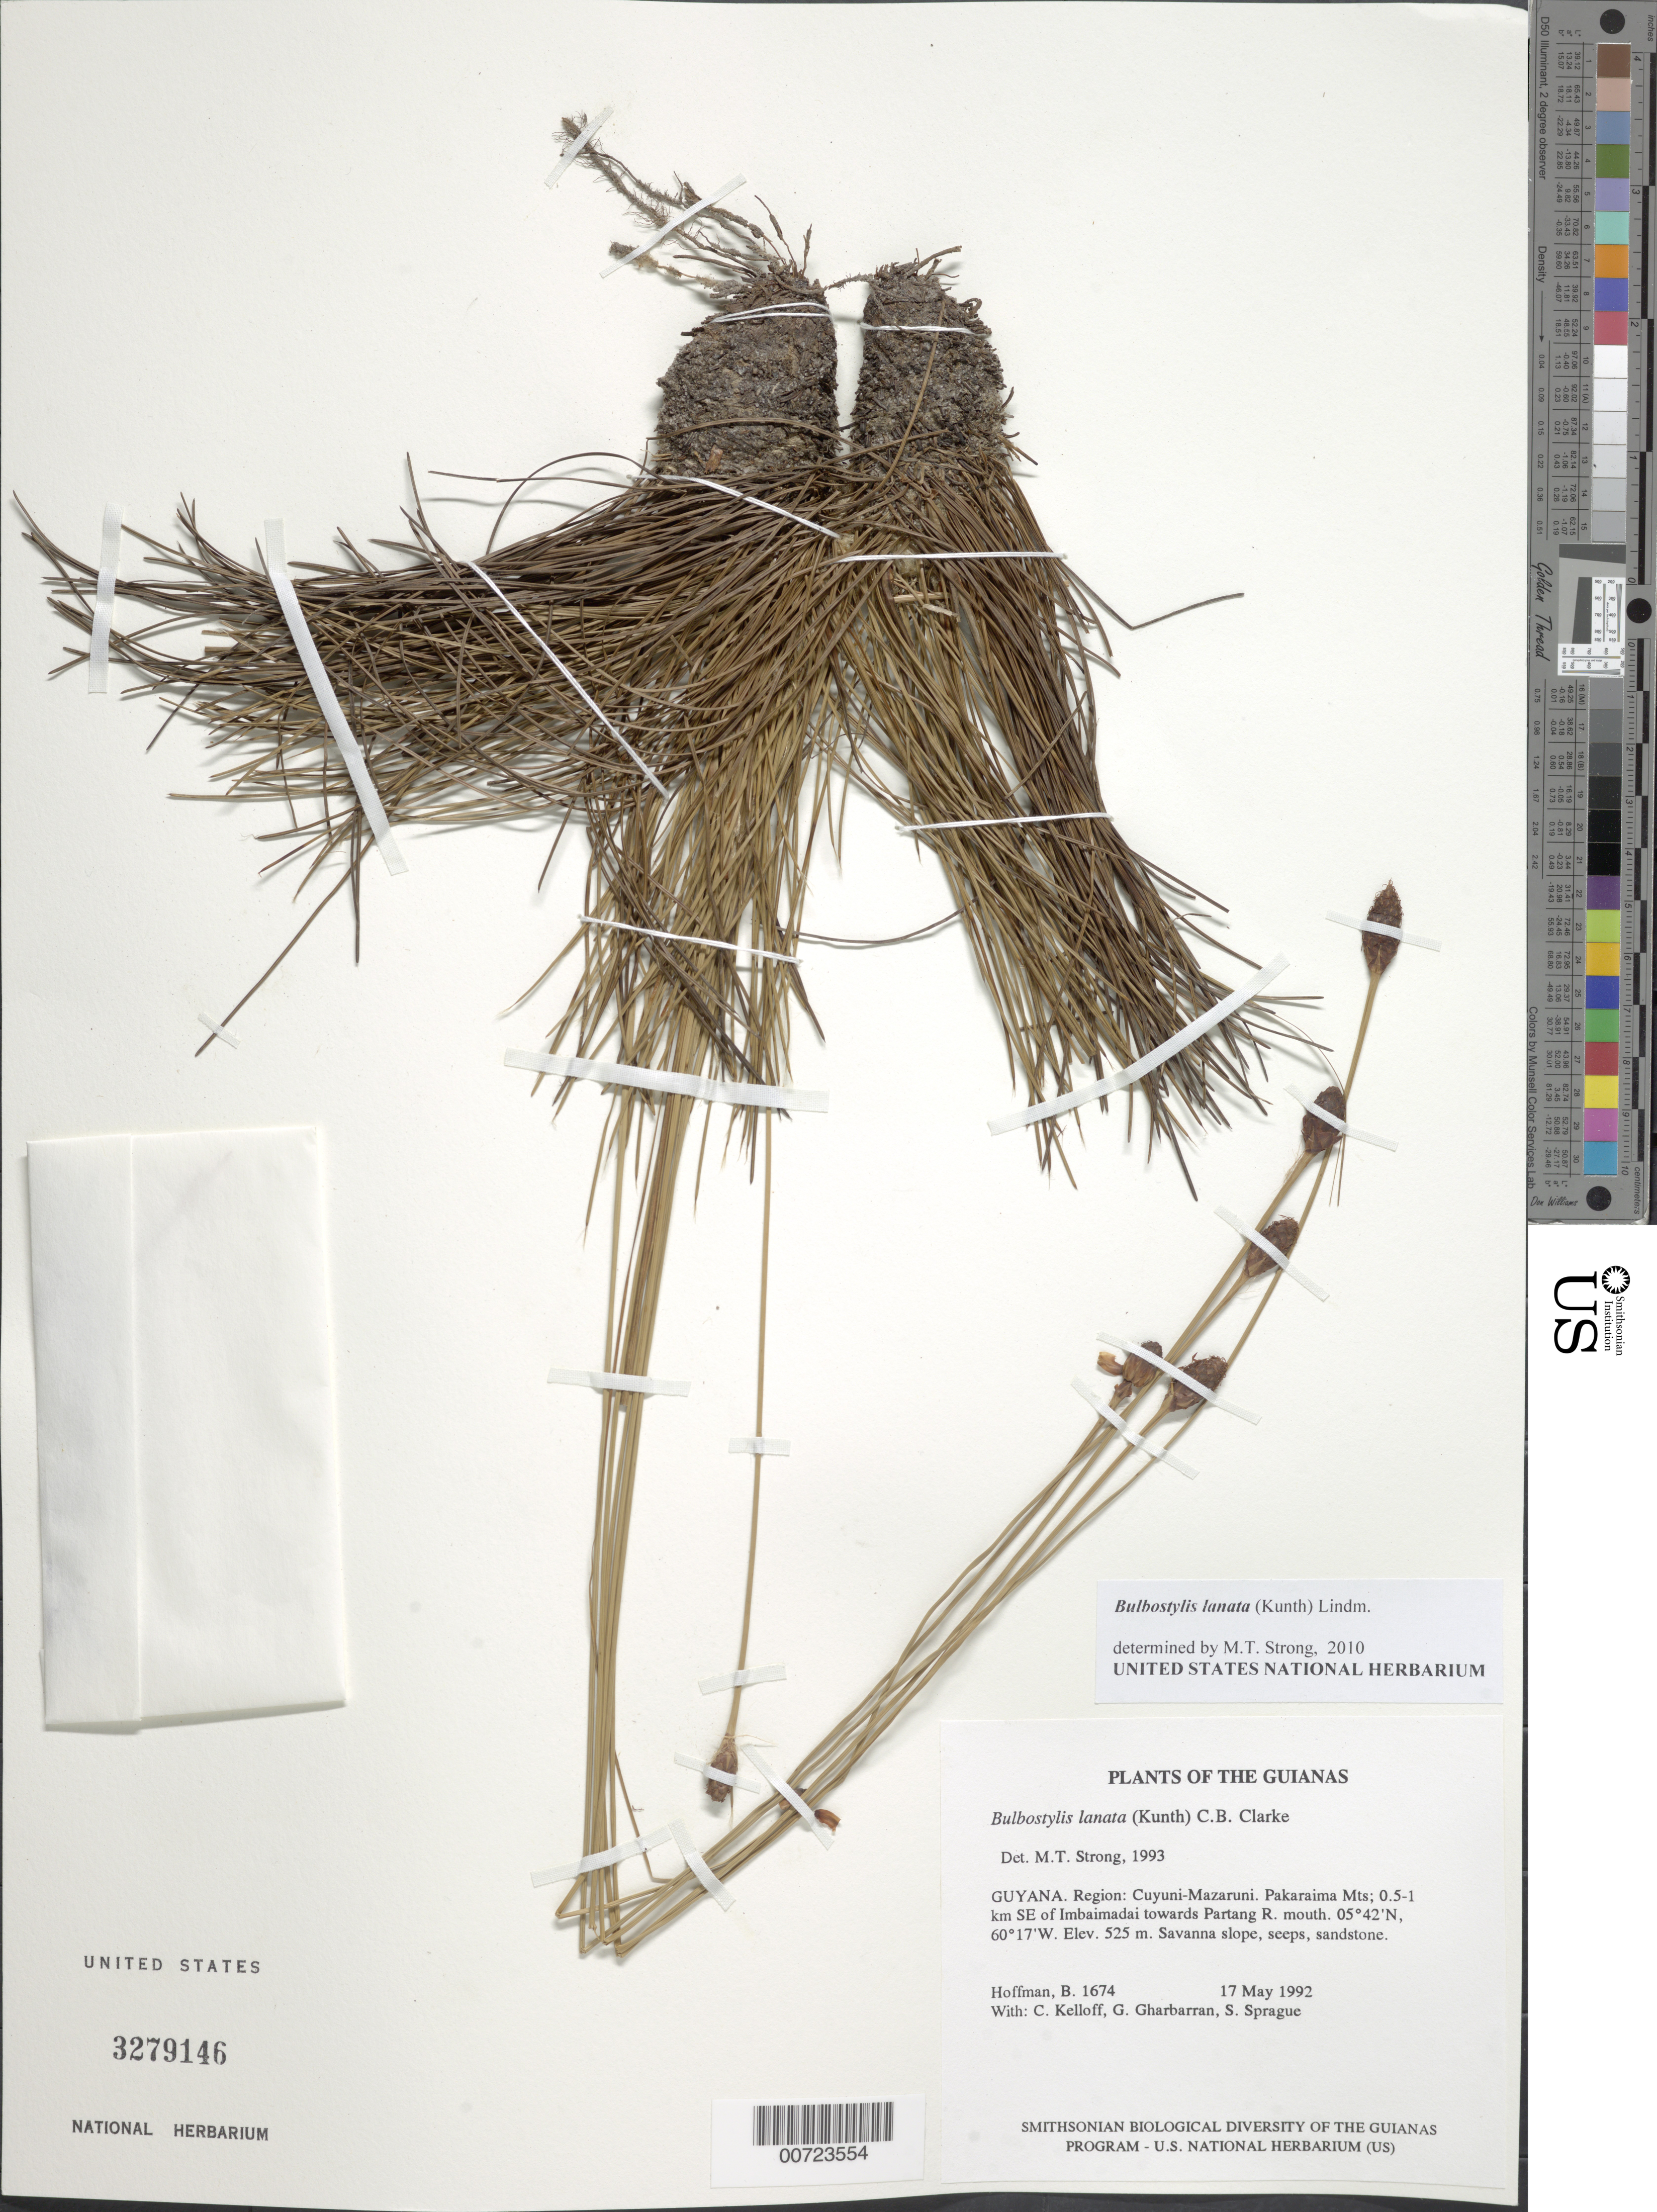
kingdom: Plantae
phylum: Tracheophyta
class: Liliopsida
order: Poales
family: Cyperaceae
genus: Bulbostylis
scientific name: Bulbostylis lanata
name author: (Kunth) Lindm.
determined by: Strong, M. T., (US), Smithsonian Institution - National Museum of Natural History (UNITED STATES)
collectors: B. Hoffman, C. L. Kelloff, G. Gharbarran & S. Sprague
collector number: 1674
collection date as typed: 17 May 1992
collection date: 1992-05-17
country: Guyana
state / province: Cuyuni-Mazaruni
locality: Pakaraima Mts; 0.5-1 km SE of Imbaimadai towards Partang River mouth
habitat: Savanna slope, seeps, sandstone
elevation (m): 525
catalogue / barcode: US 3279146